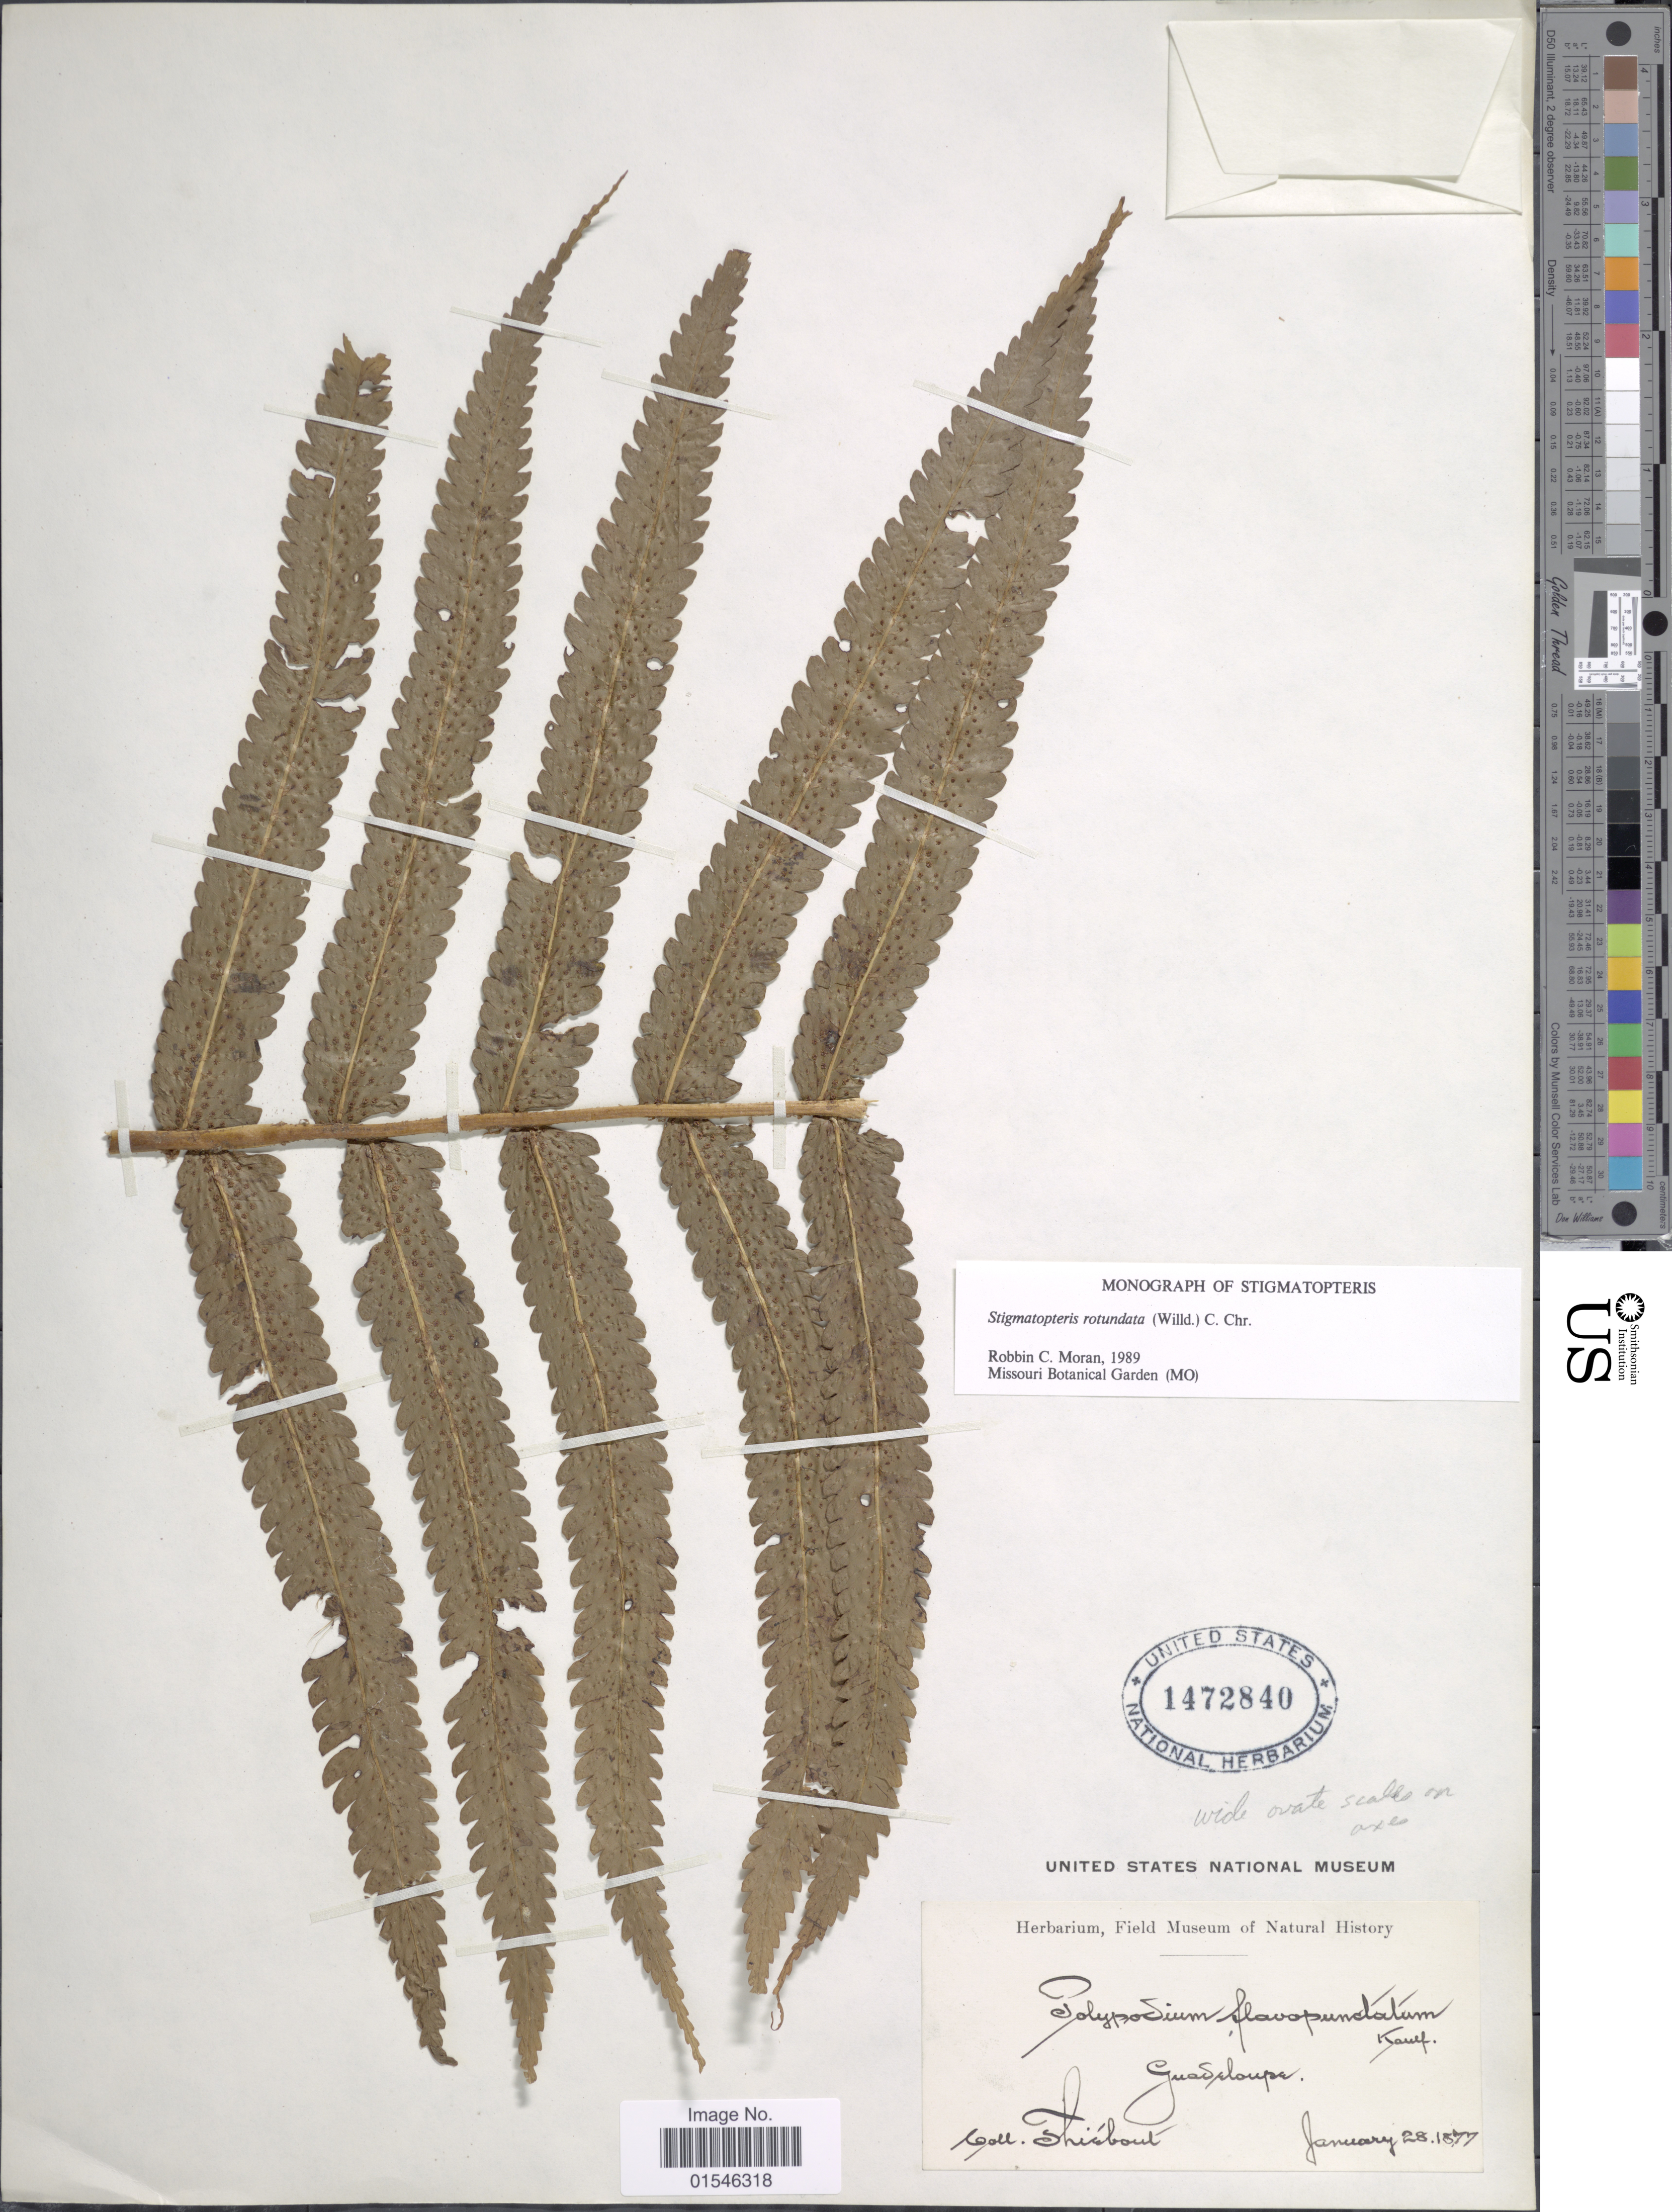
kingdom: Plantae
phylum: Tracheophyta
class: Polypodiopsida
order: Polypodiales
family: Dryopteridaceae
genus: Stigmatopteris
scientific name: Stigmatopteris rotundata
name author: (Willd.) C. Chr.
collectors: -. Thiebaut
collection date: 1877-01-28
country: Guadeloupe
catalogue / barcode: US 1472840